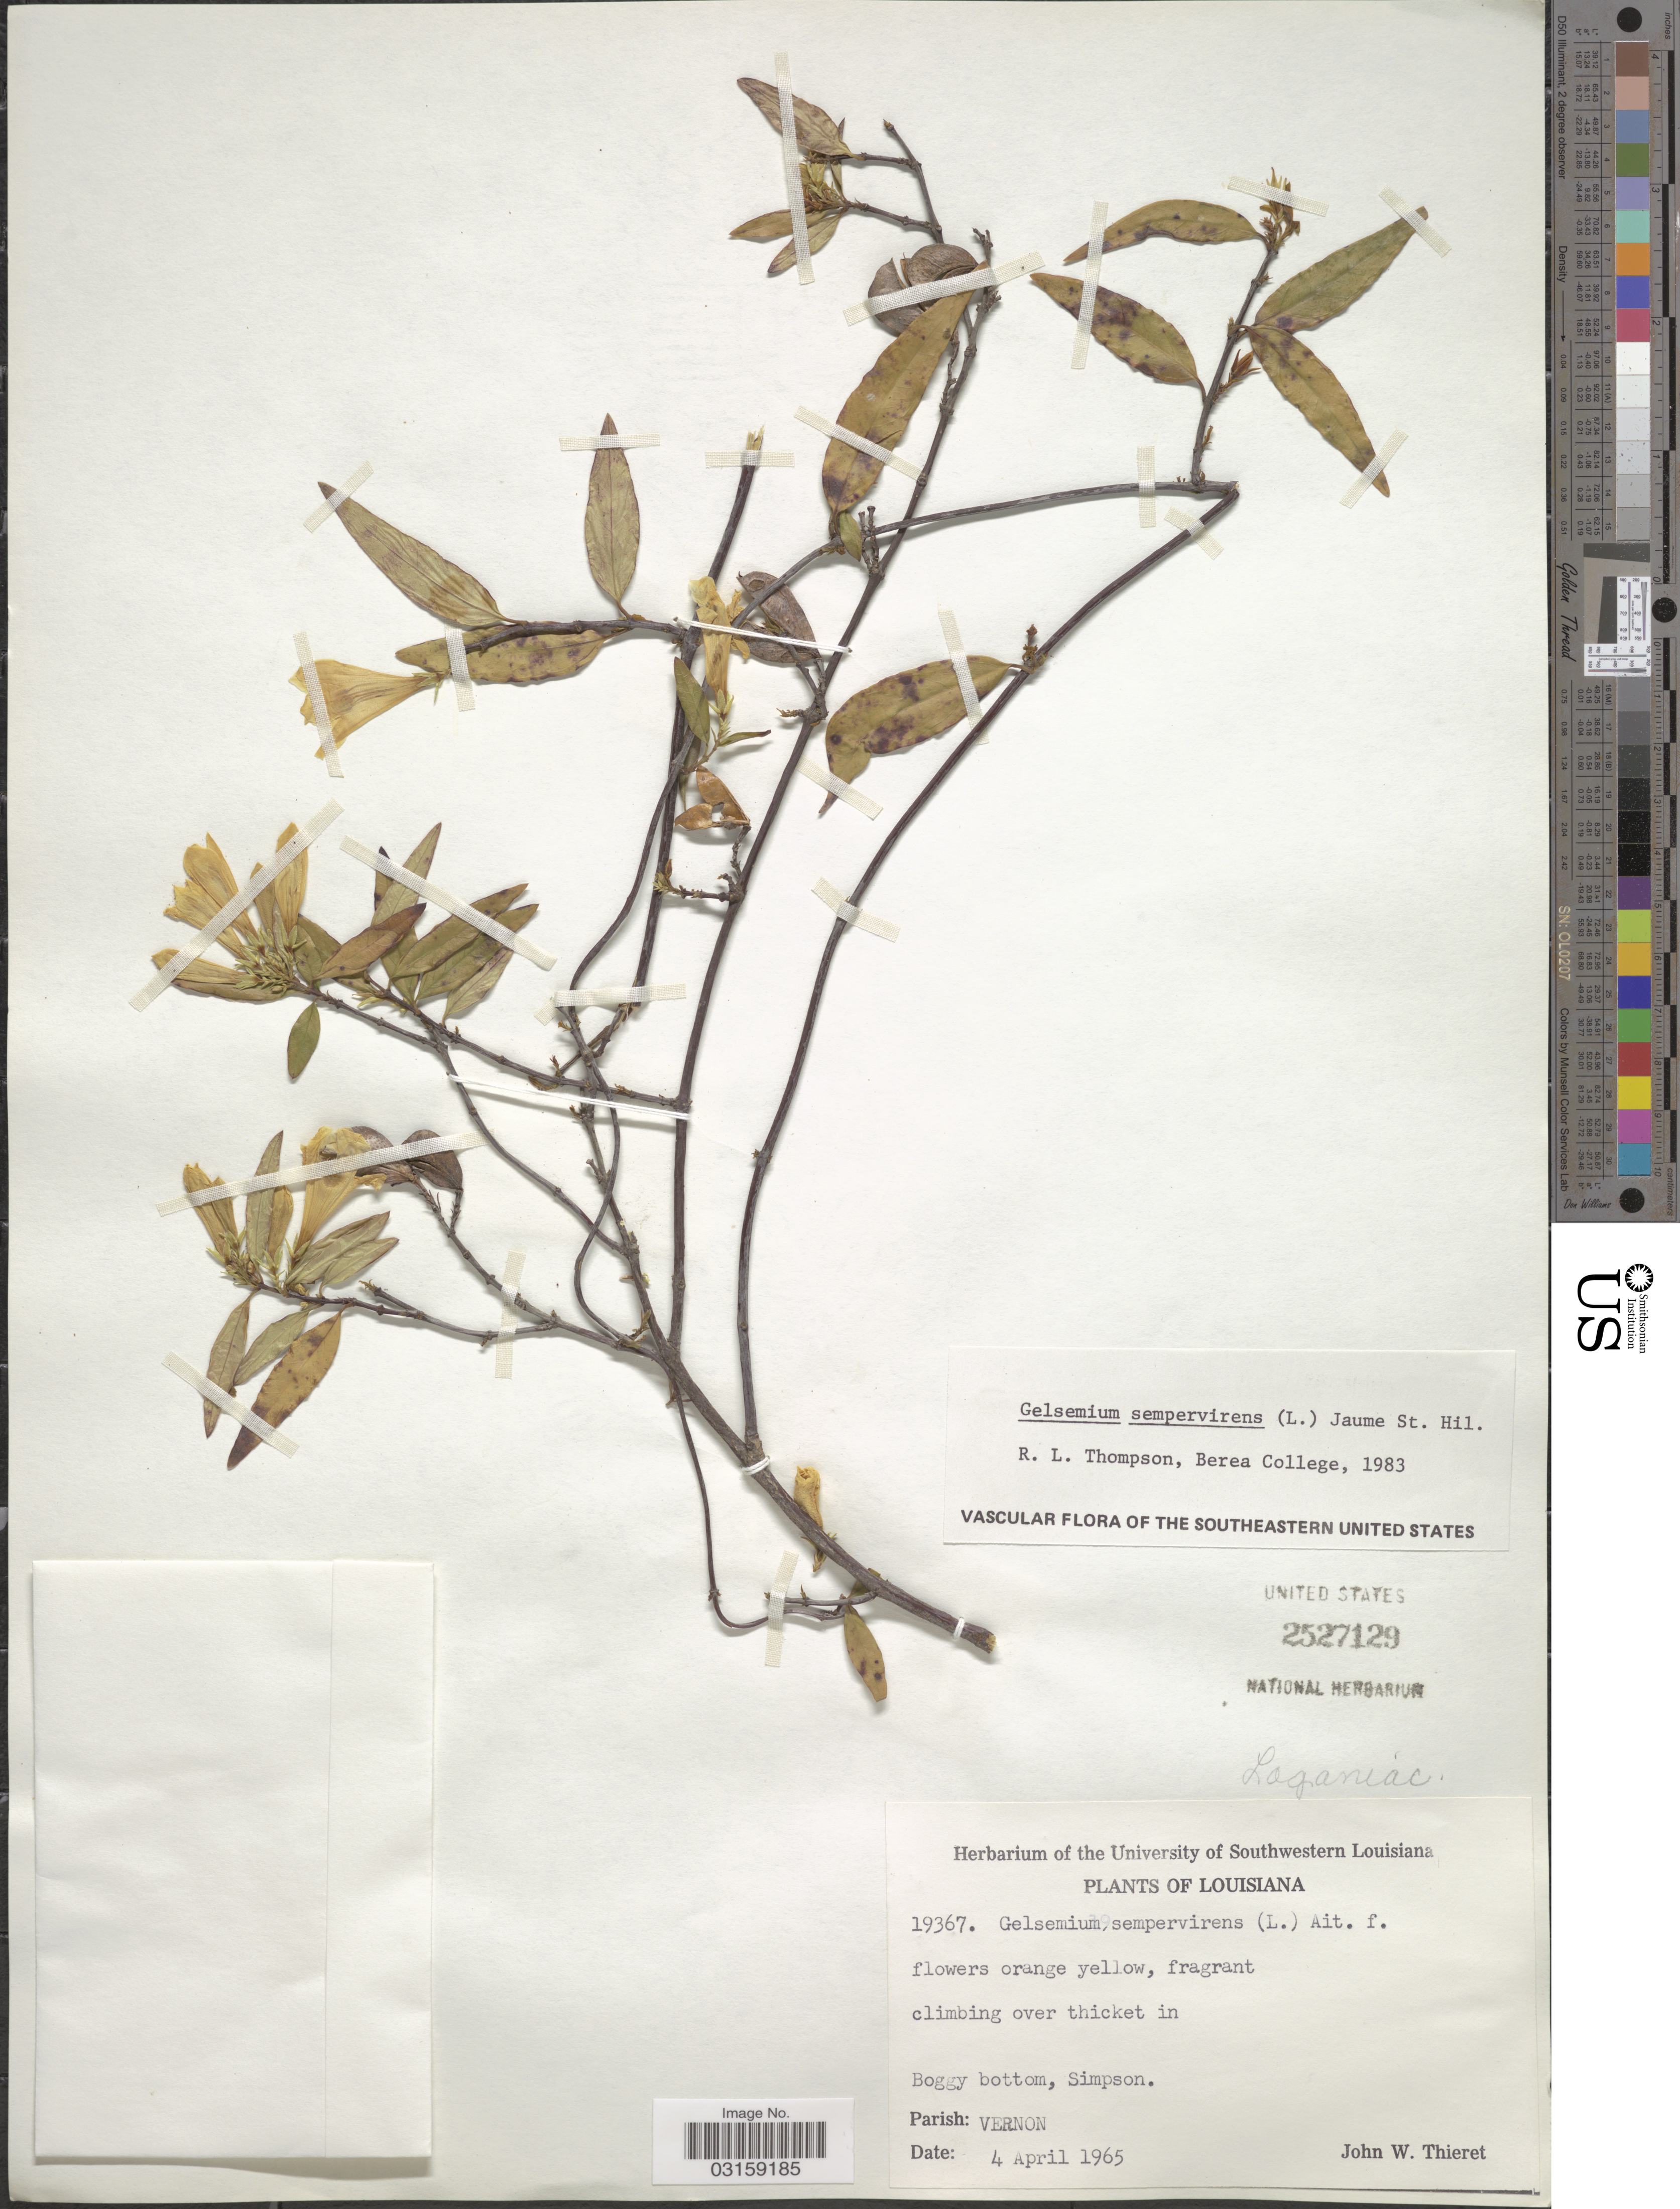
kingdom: Plantae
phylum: Tracheophyta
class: Magnoliopsida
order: Gentianales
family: Gelsemiaceae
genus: Gelsemium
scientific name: Gelsemium sempervirens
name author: (L.) J. St.-Hil.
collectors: J. W. Thieret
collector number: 19367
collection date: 1965-04-04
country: United States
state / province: Louisiana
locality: Boggy bottom, Simpson. Parish: Vernon.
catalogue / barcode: US 2527129